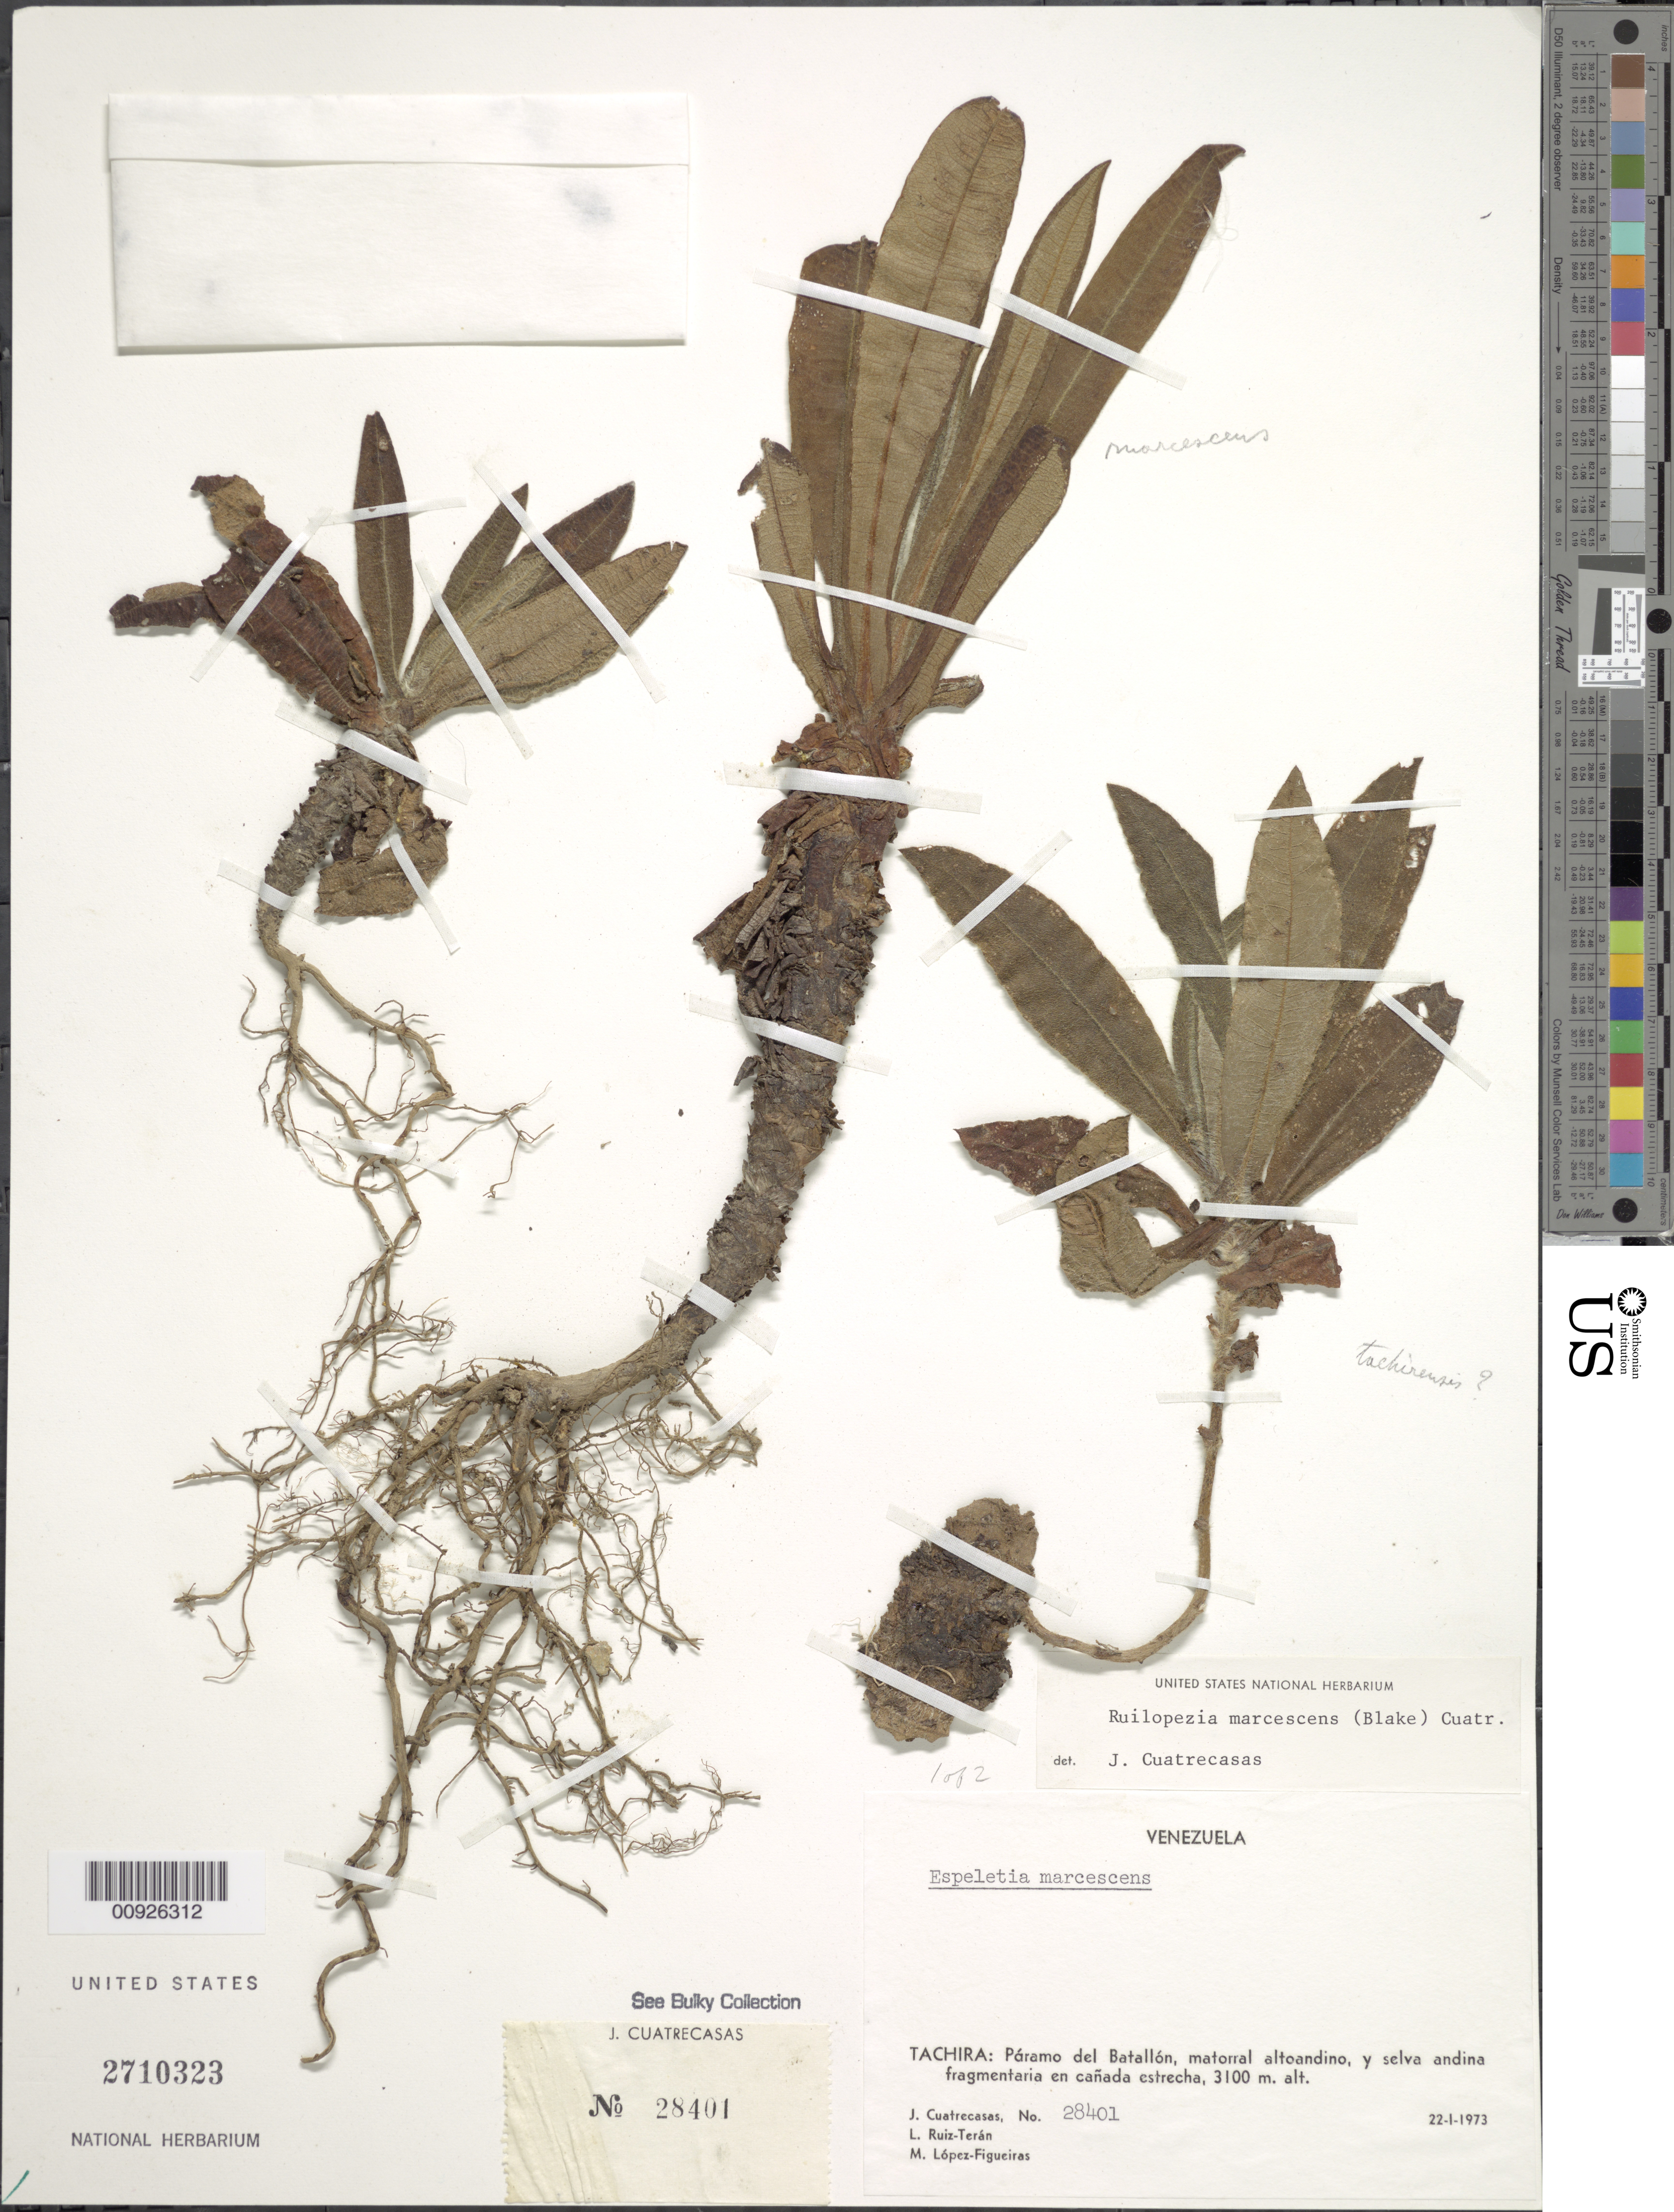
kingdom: Plantae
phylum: Tracheophyta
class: Magnoliopsida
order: Asterales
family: Asteraceae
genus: Ruilopezia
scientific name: Ruilopezia marcescens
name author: (S.F. Blake) Cuatrec.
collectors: J. Cuatrecasas, L. E. Ruíz-Terán & M. López Figueiras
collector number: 28401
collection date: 1973-01-22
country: Venezuela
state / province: Táchira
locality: P. del Batallón. Matorral altoandino, y selva altoandina fragmentaria en cañada estrecha.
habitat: matorral andino y selva andina fragmentaria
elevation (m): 3100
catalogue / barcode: US 2710323